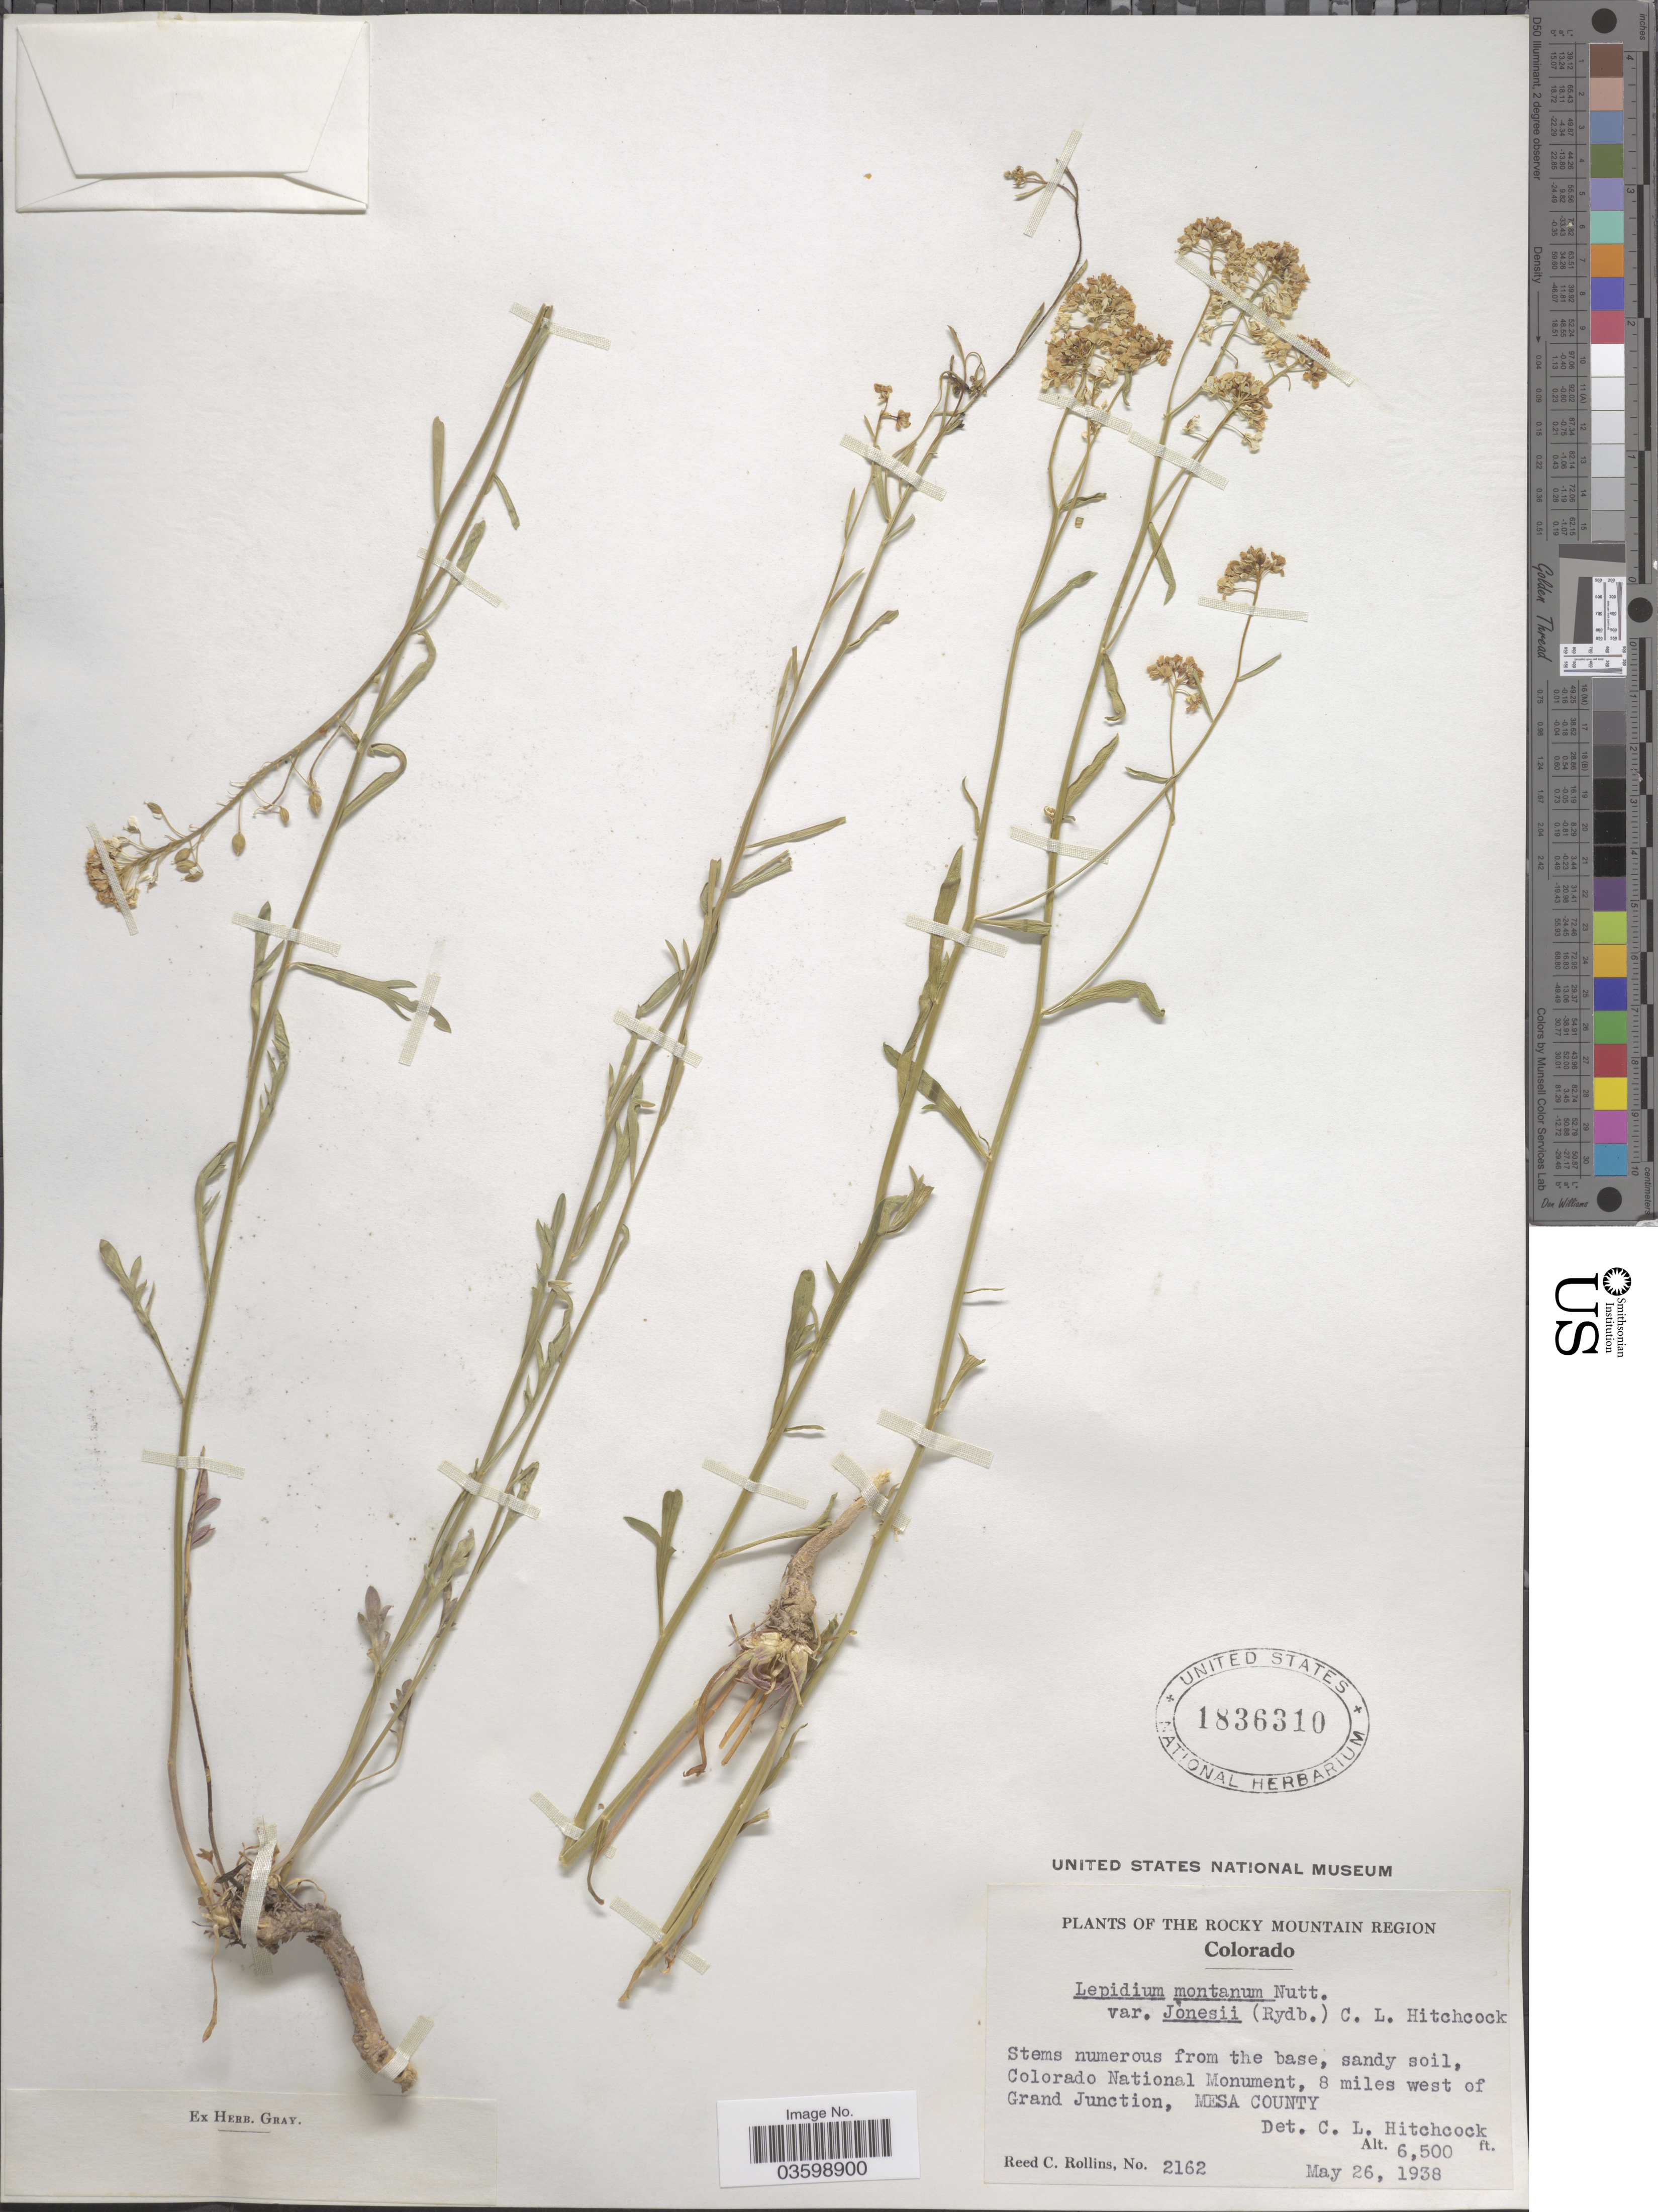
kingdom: Plantae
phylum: Tracheophyta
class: Magnoliopsida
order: Brassicales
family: Brassicaceae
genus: Lepidium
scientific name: Lepidium montanum var. jonesii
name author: (Rydb.) C.L. Hitchc.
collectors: R. C. Rollins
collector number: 2162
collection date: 1938-05-26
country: United States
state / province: Colorado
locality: The Rocky Mountain Region. Colorado National Monument, 8 miles west of Grand Junction, Mesa County.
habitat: sandy soil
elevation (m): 1981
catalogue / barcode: US 1836310